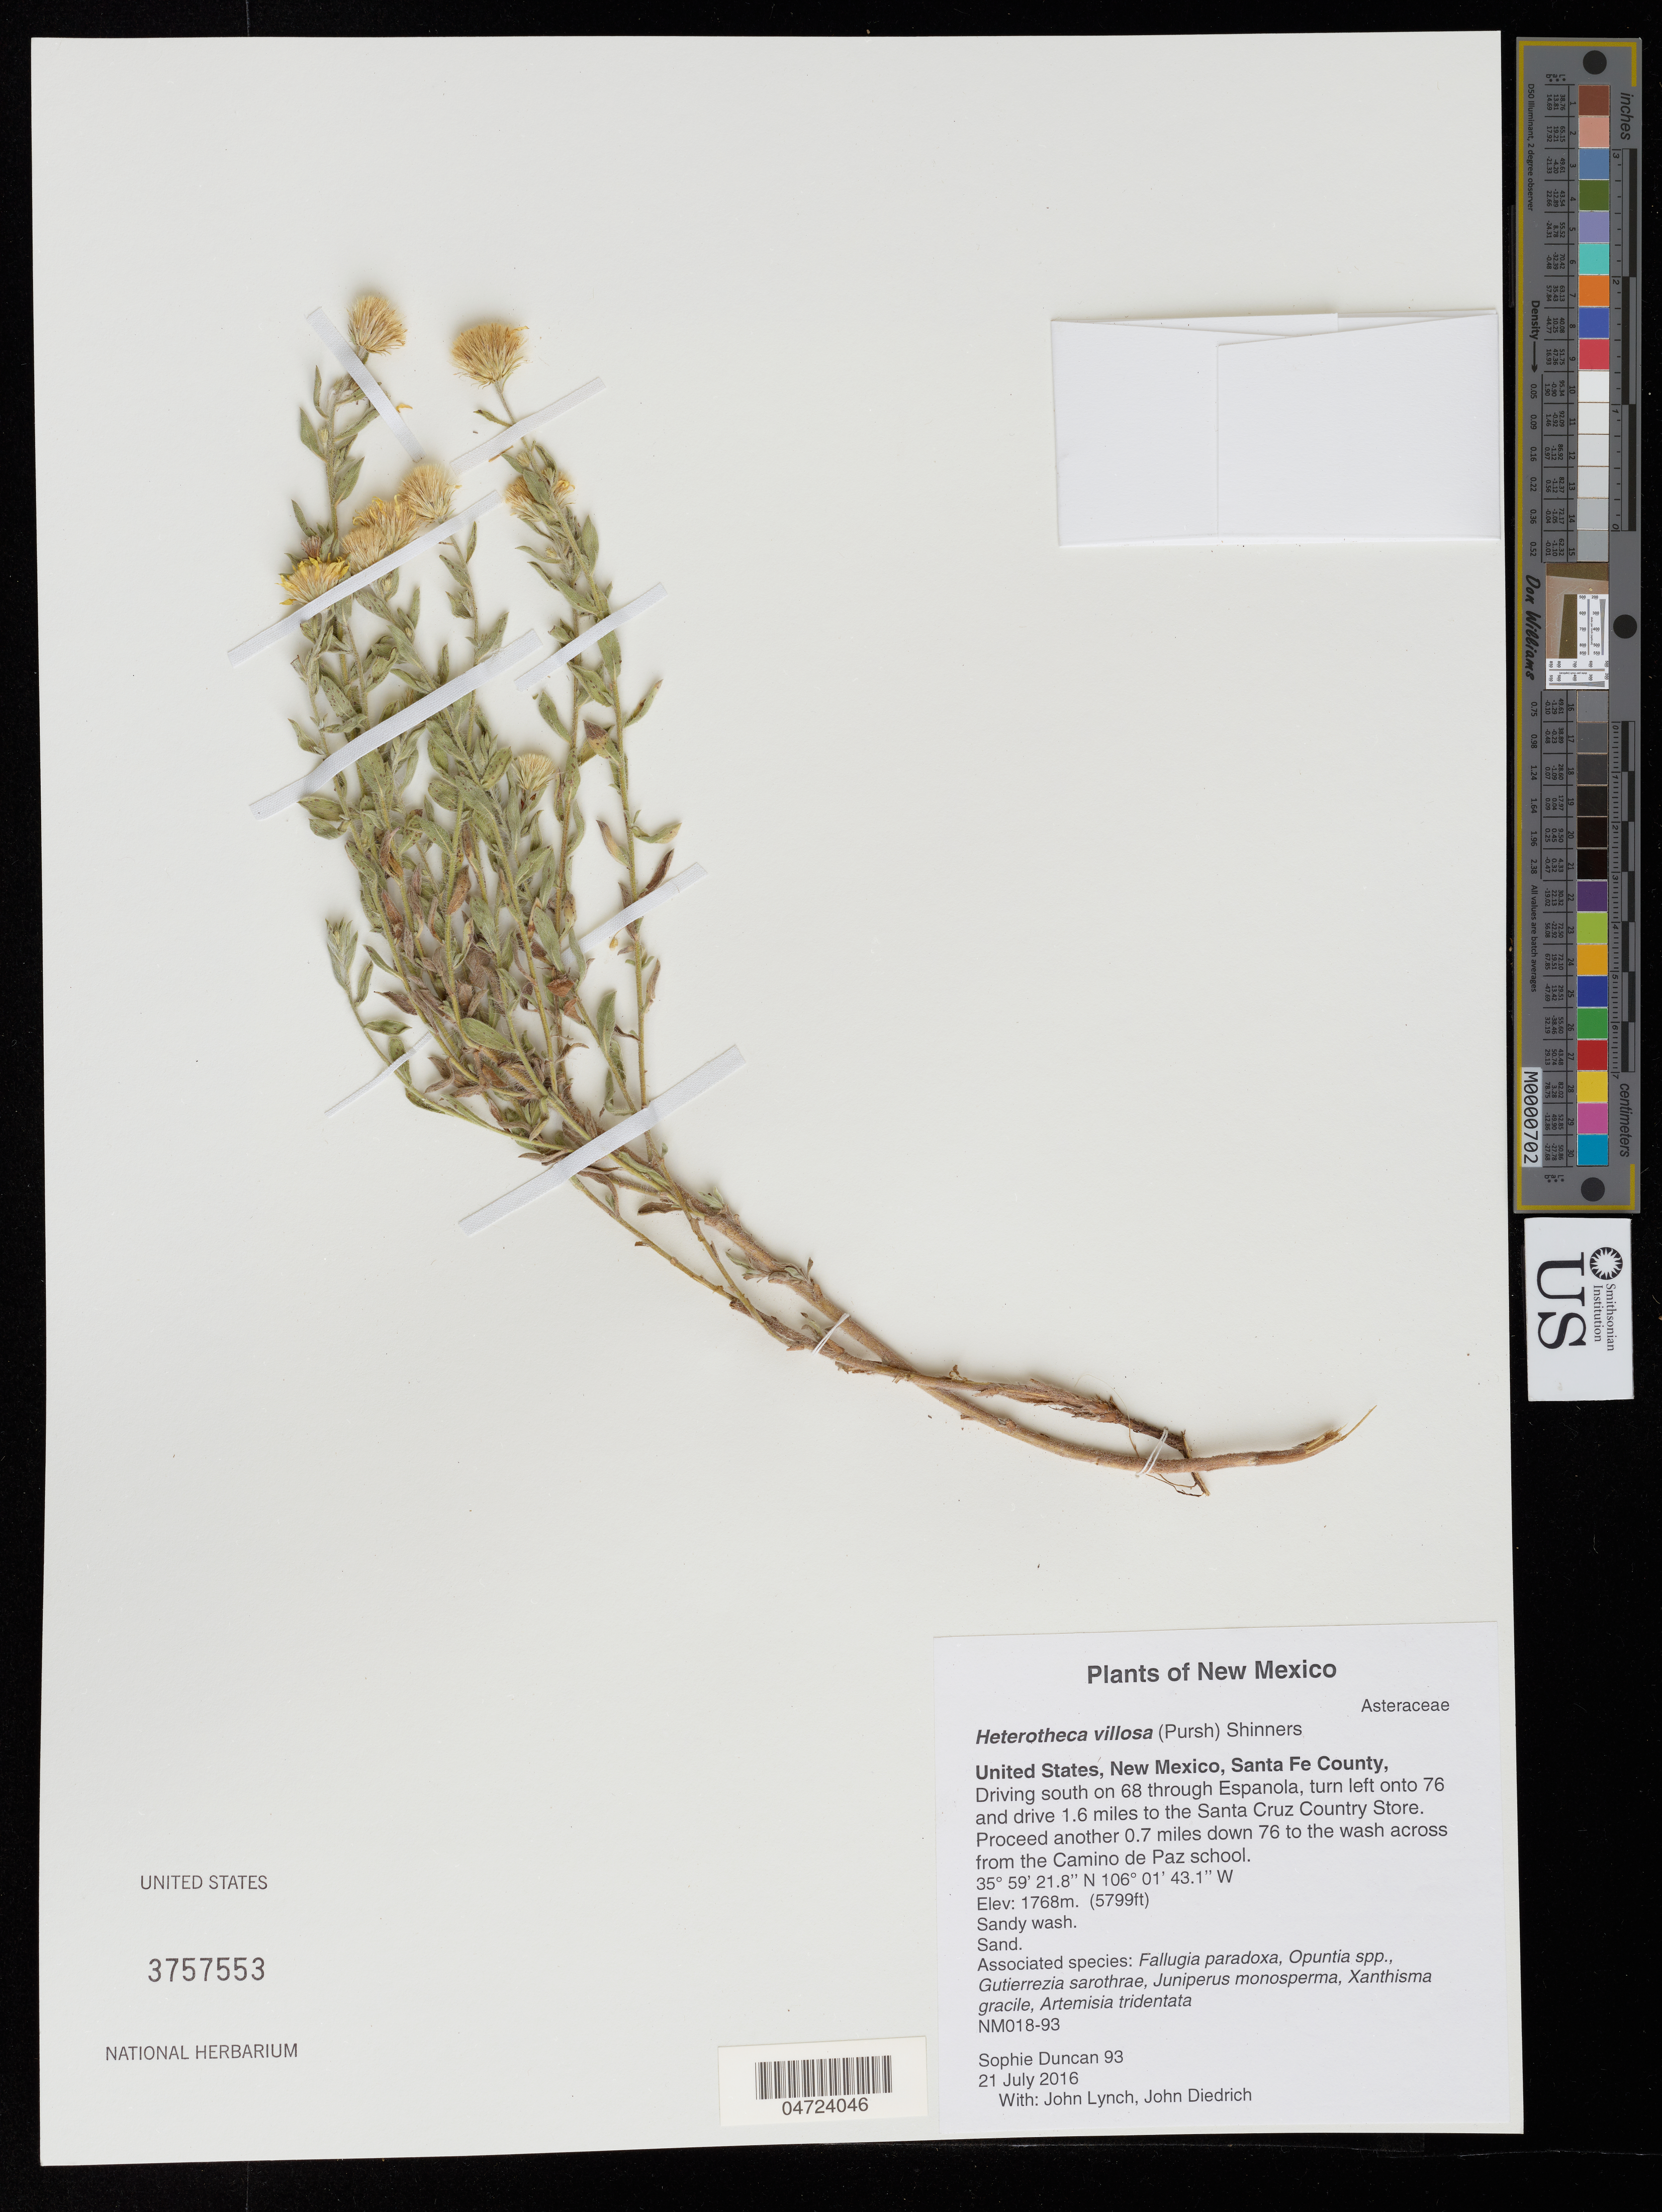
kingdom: Plantae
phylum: Tracheophyta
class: Magnoliopsida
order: Asterales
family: Asteraceae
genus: Heterotheca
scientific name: Heterotheca villosa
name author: (Pursh) Shinners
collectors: S. Duncan, J. Lynch & J. Diedrich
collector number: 93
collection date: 2016-07-21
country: United States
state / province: New Mexico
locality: Santa Fe County, Driving south on 68 through Espanola, turn left onto 76 and drive 1.6 miles to the Santa Cruz Country Store. Proceed another 0.7 miles down 76 to the wash across from the Camino de Paz school.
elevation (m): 1768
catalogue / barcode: US 3757553